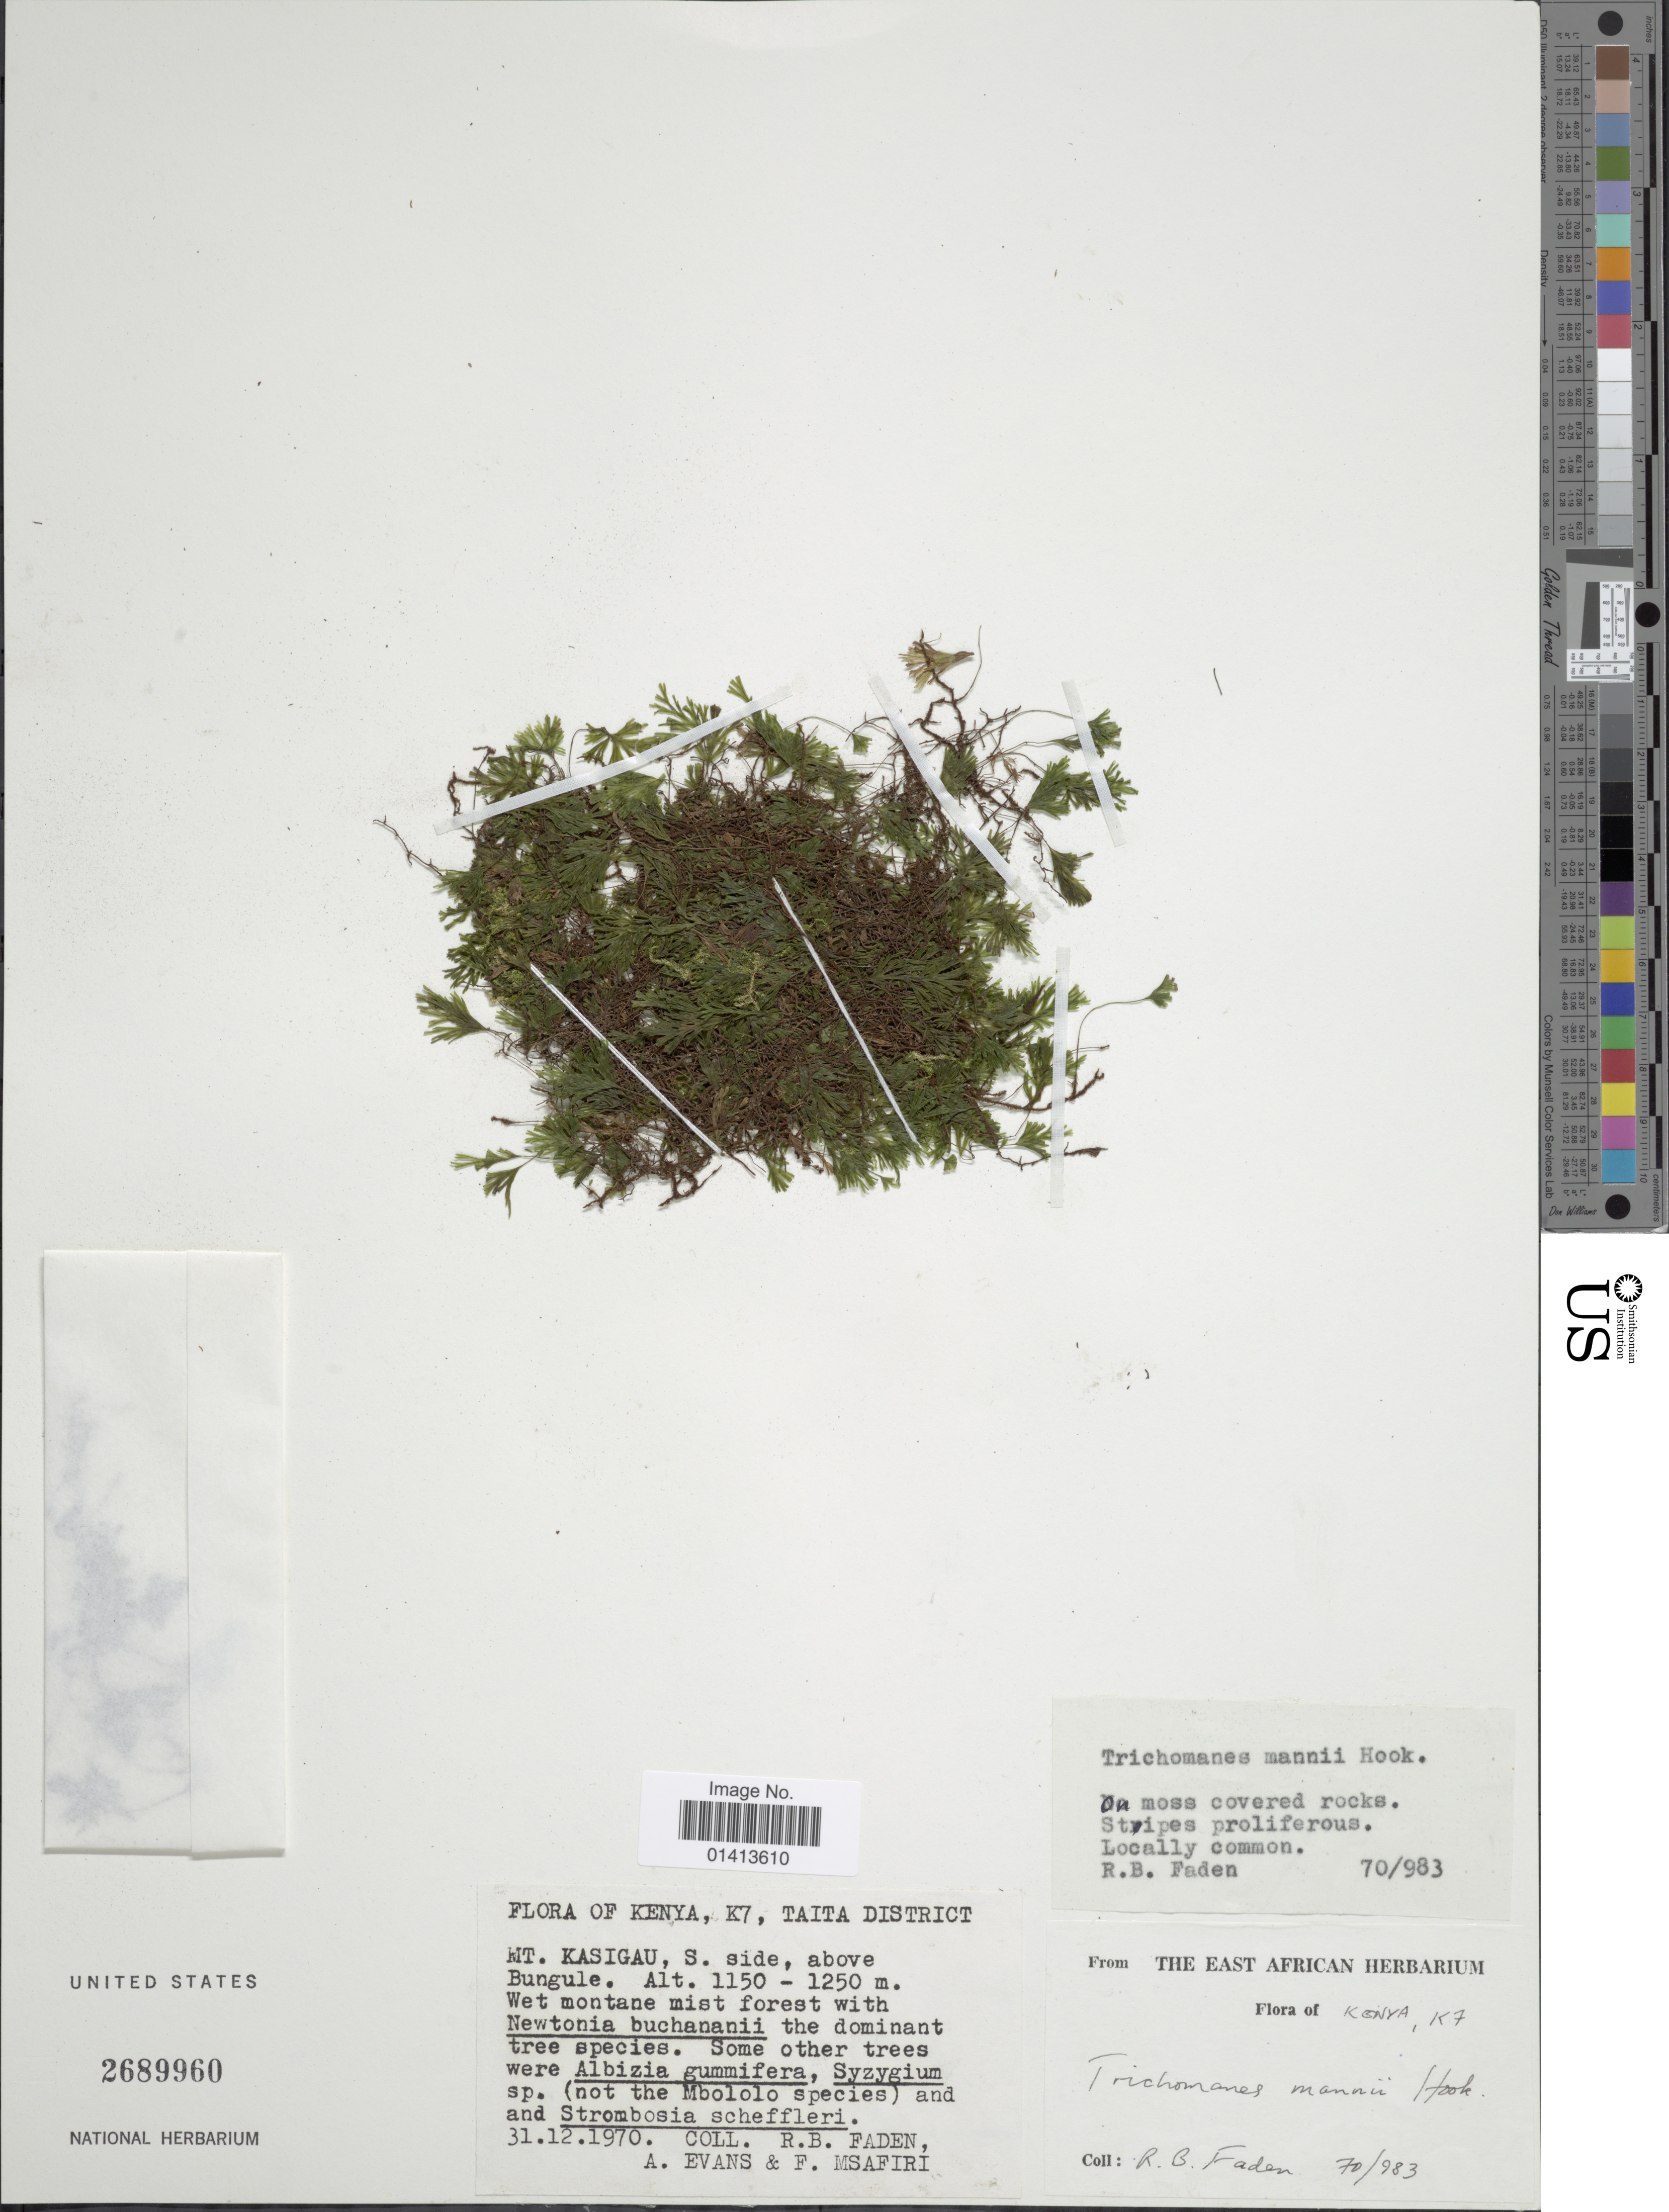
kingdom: Plantae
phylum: Tracheophyta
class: Polypodiopsida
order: Hymenophyllales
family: Hymenophyllaceae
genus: Crepidomanes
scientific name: Crepidomanes mannii (Copel. ex Kunkel) comb. ined., 2015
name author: (Copel. ex G. Kunkel)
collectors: R. B. Faden, A. Evans & F. Msafiri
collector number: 70/983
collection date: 1970-12-31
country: Kenya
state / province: Taita Taveta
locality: Tatita District, Mt Kasigau, S side , above Bungule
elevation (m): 1150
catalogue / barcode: US 2689960